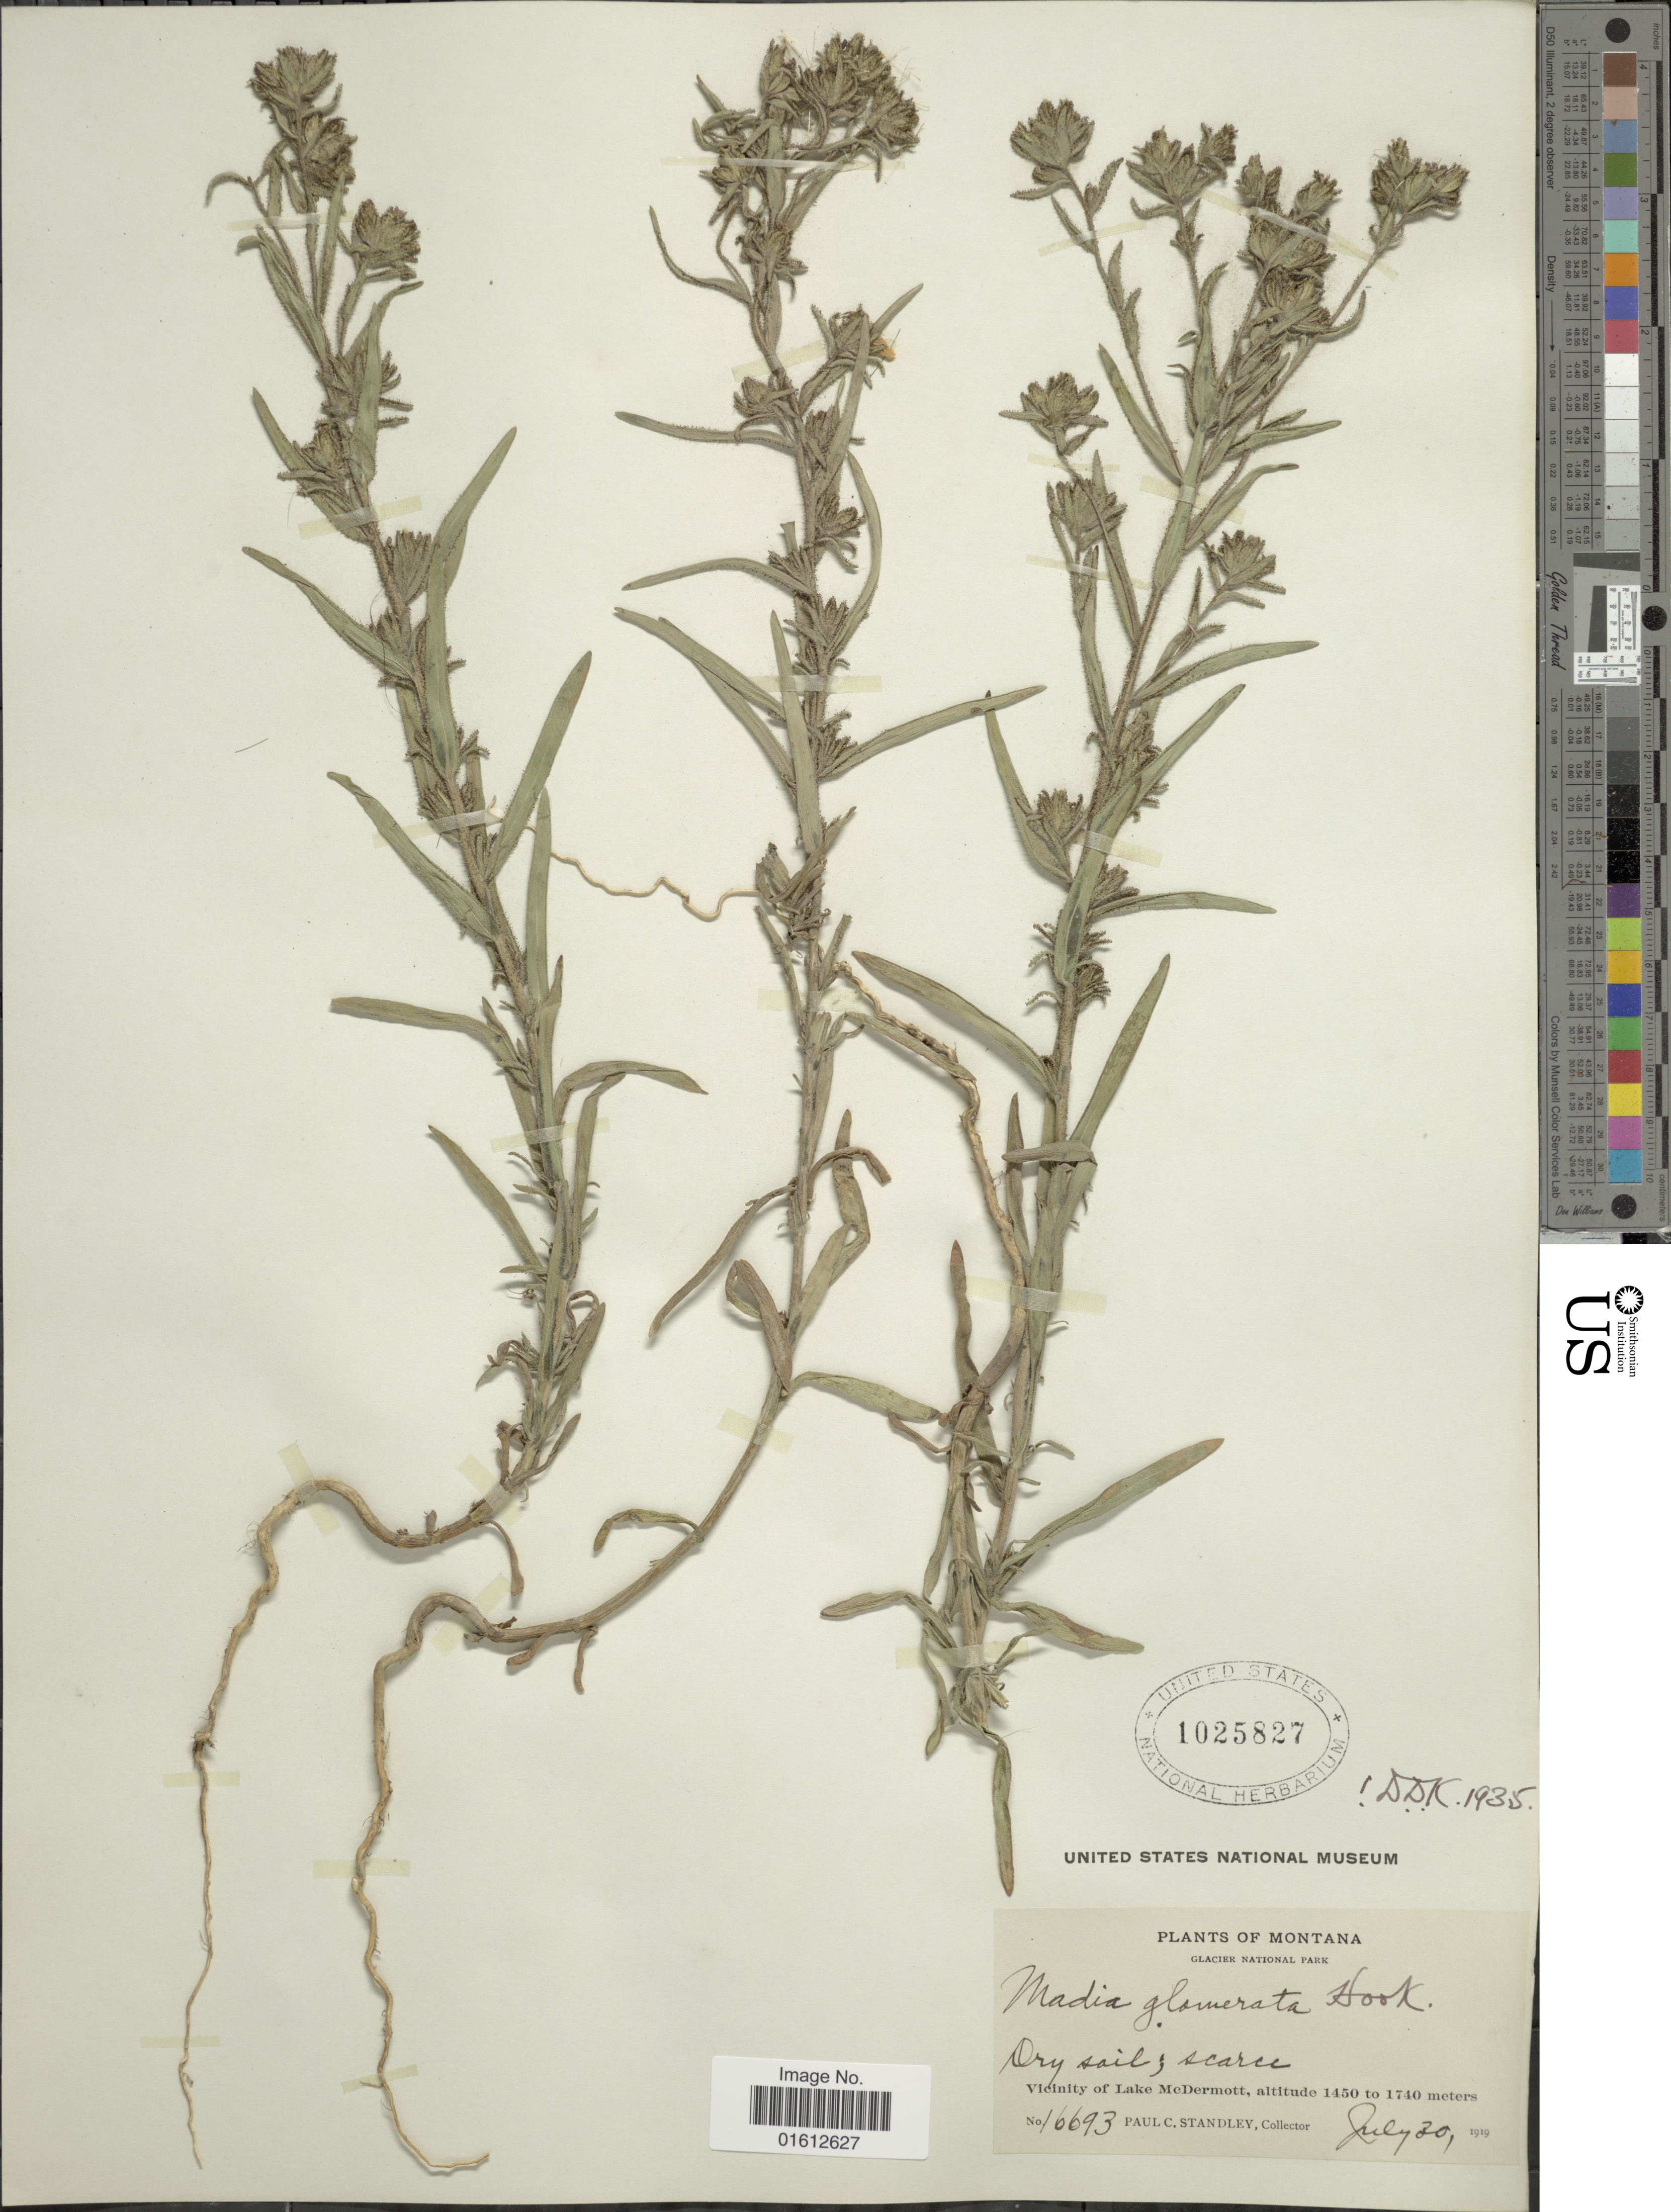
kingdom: Plantae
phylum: Tracheophyta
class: Magnoliopsida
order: Asterales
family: Asteraceae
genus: Madia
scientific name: Madia glomerata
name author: Hook.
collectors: P. C. Standley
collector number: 16693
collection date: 1919-07-30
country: United States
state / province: Montana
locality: Glacier National Park. Vicinity of Lake McDermott.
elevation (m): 1450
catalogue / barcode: US 1025827